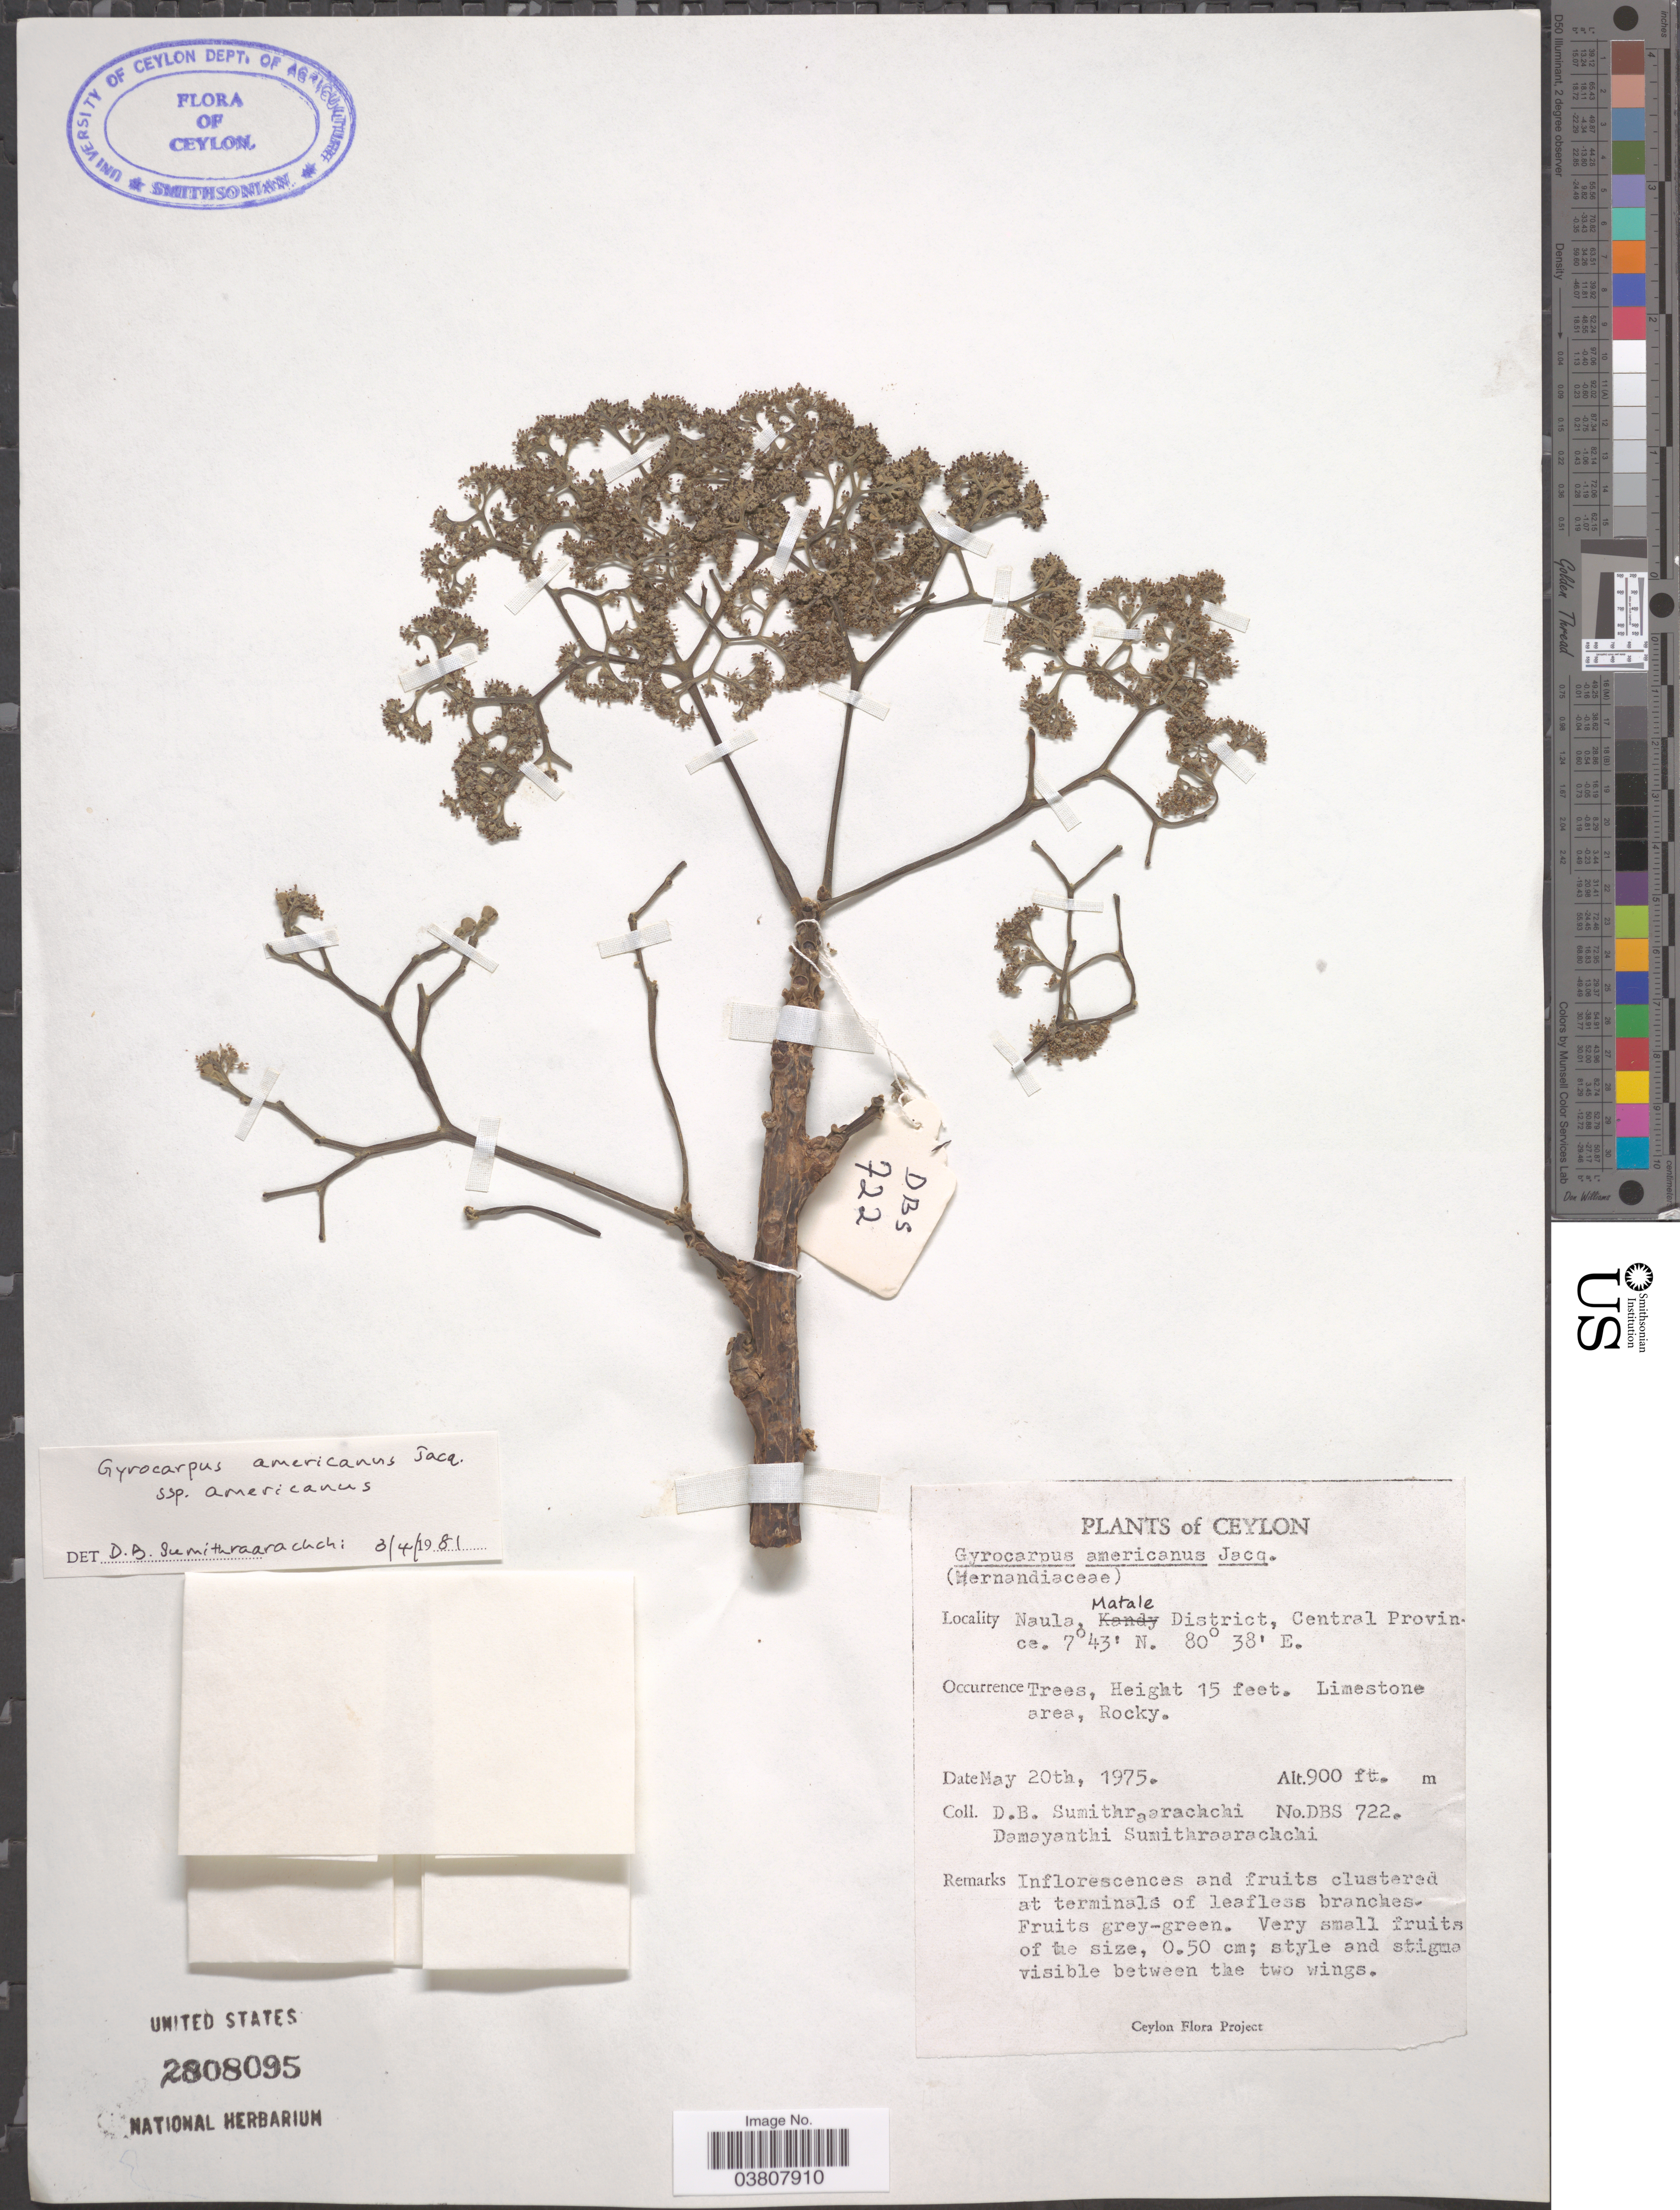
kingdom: Plantae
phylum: Tracheophyta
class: Magnoliopsida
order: Laurales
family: Hernandiaceae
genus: Gyrocarpus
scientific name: Gyrocarpus americanus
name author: Jacq.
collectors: D. B. Sumithraarachchi & D. Sumithraarachchi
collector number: DBS722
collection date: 1975-05-20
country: Sri Lanka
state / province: Central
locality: Ceylon. Naula, Matale District.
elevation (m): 274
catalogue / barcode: US 2808095